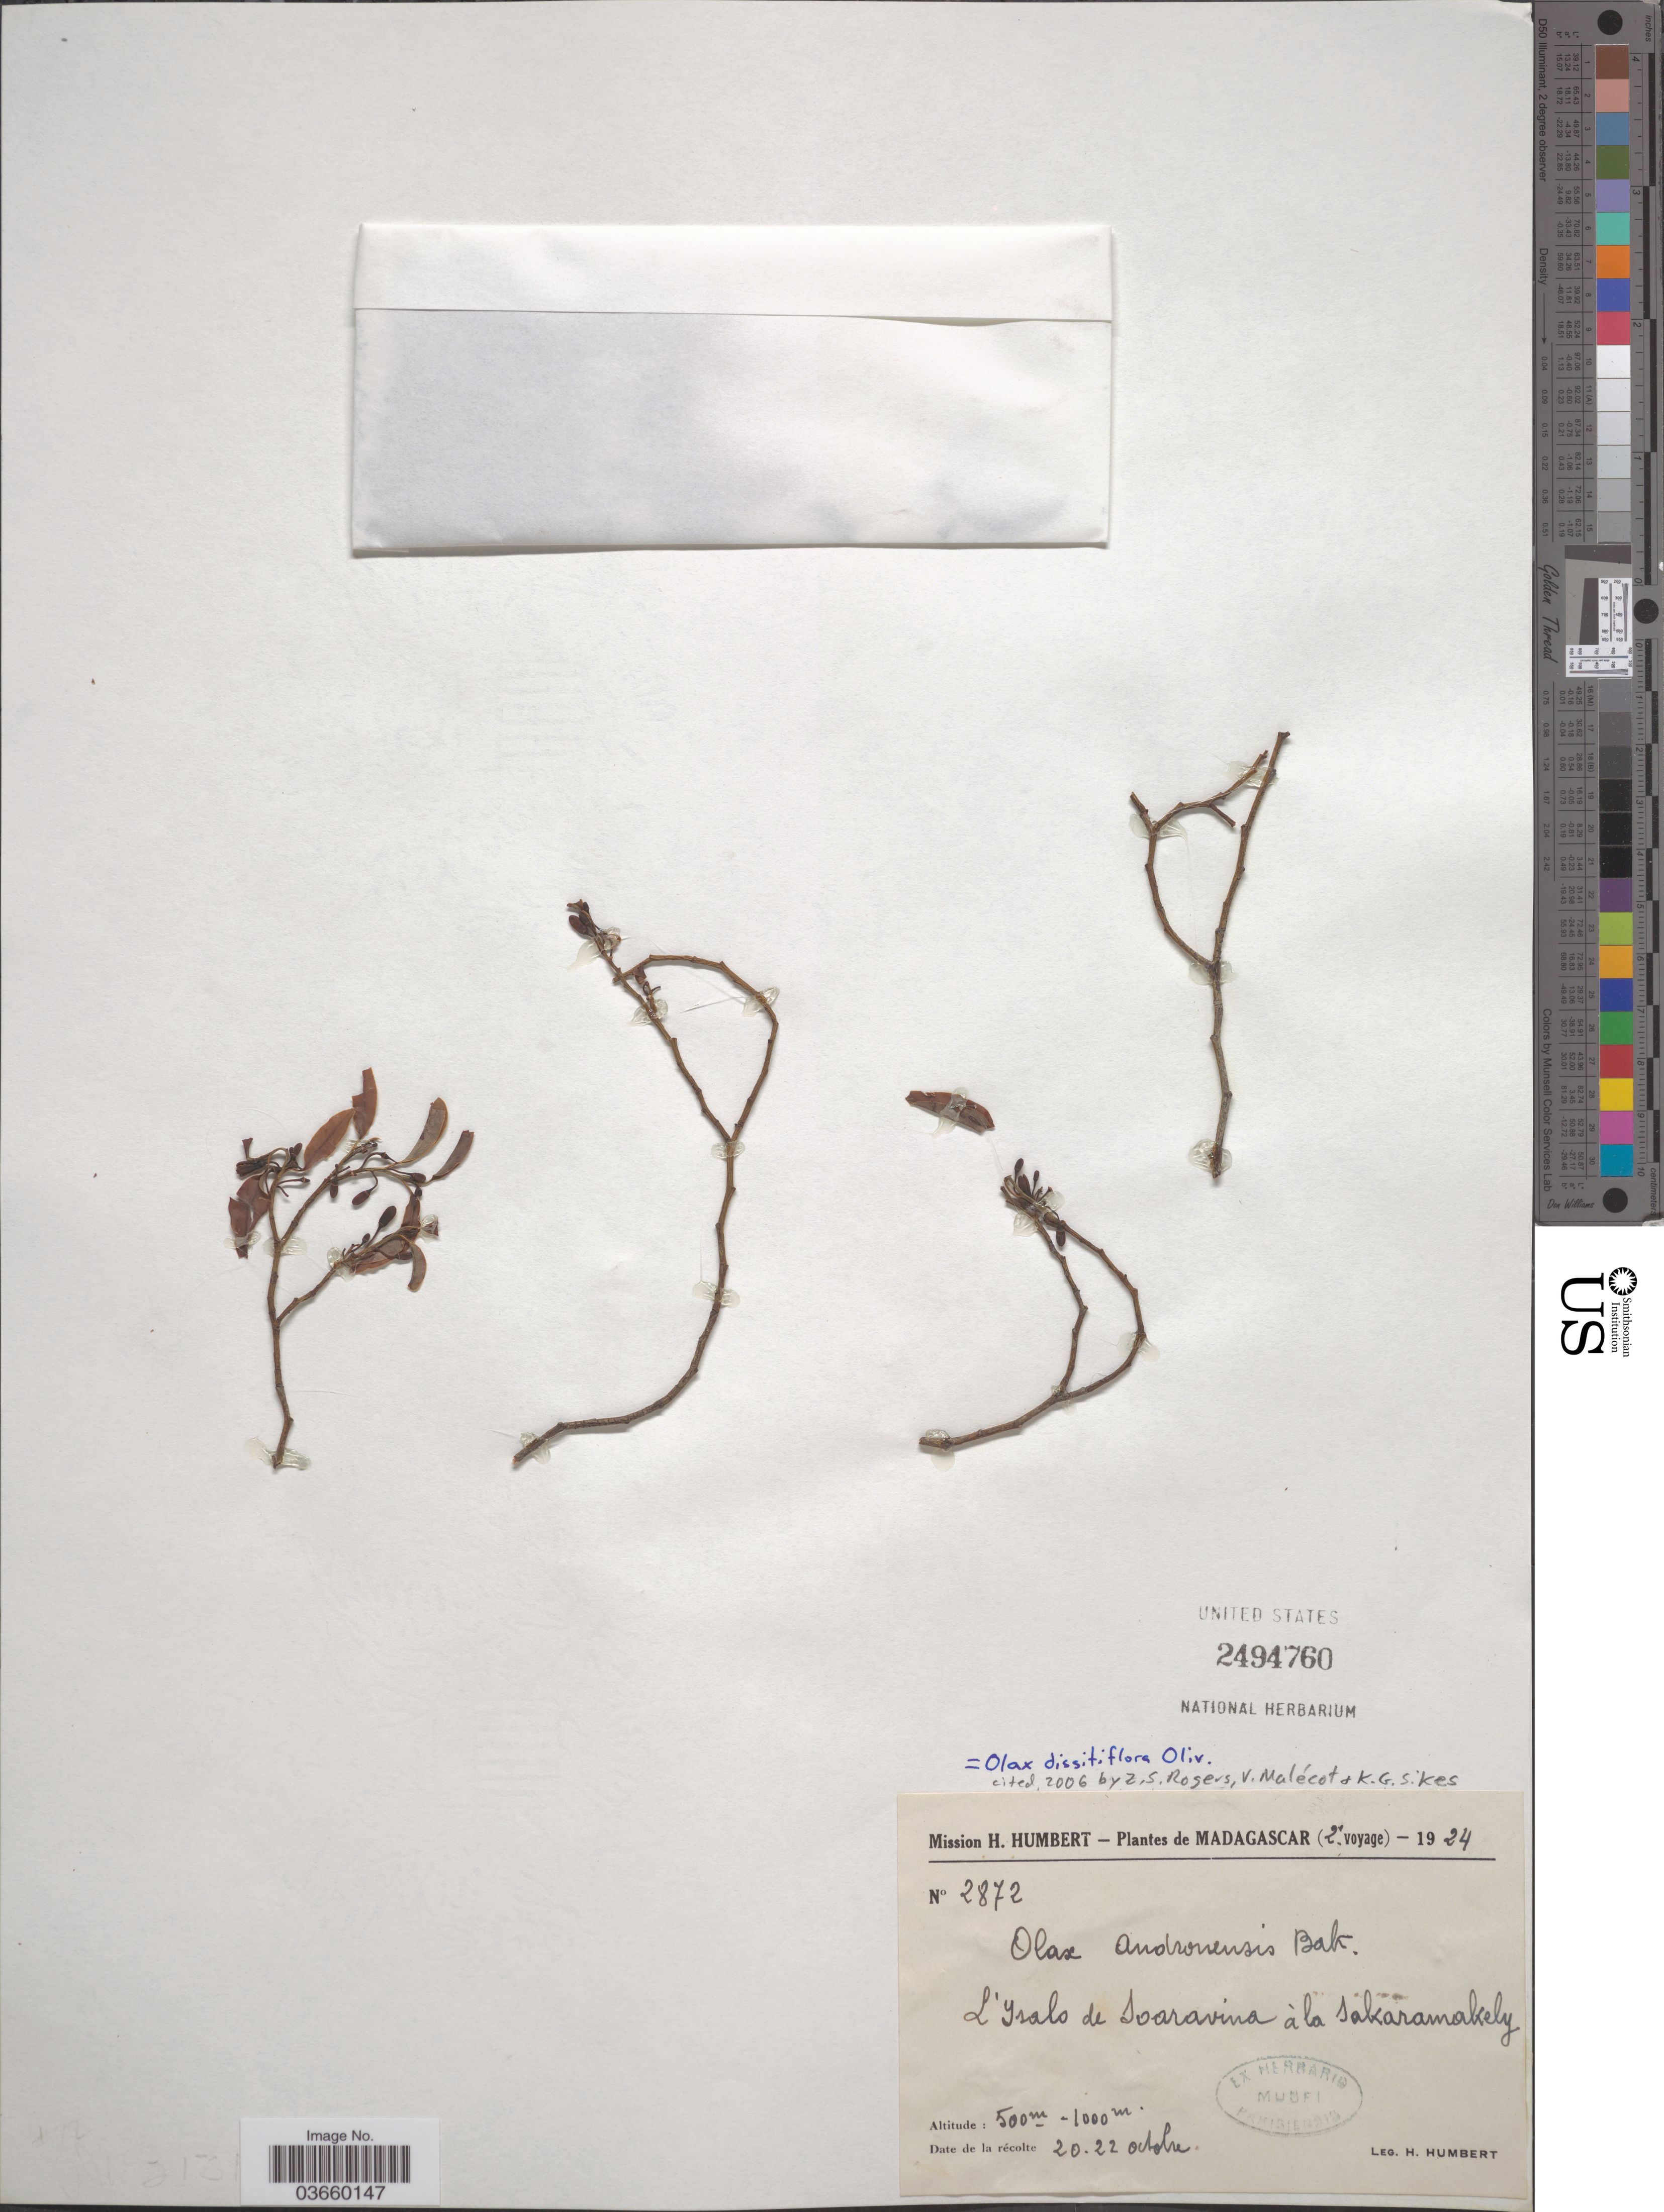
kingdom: Plantae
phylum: Tracheophyta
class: Magnoliopsida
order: Santalales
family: Olacaceae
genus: Olax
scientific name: Olax dissitiflora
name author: Oliv.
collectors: H. Humbert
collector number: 2872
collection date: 1924-10-20/1924-10-22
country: Madagascar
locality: L'Isalo de Soaravina á la Sakaramakely.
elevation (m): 500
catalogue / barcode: US 2494760